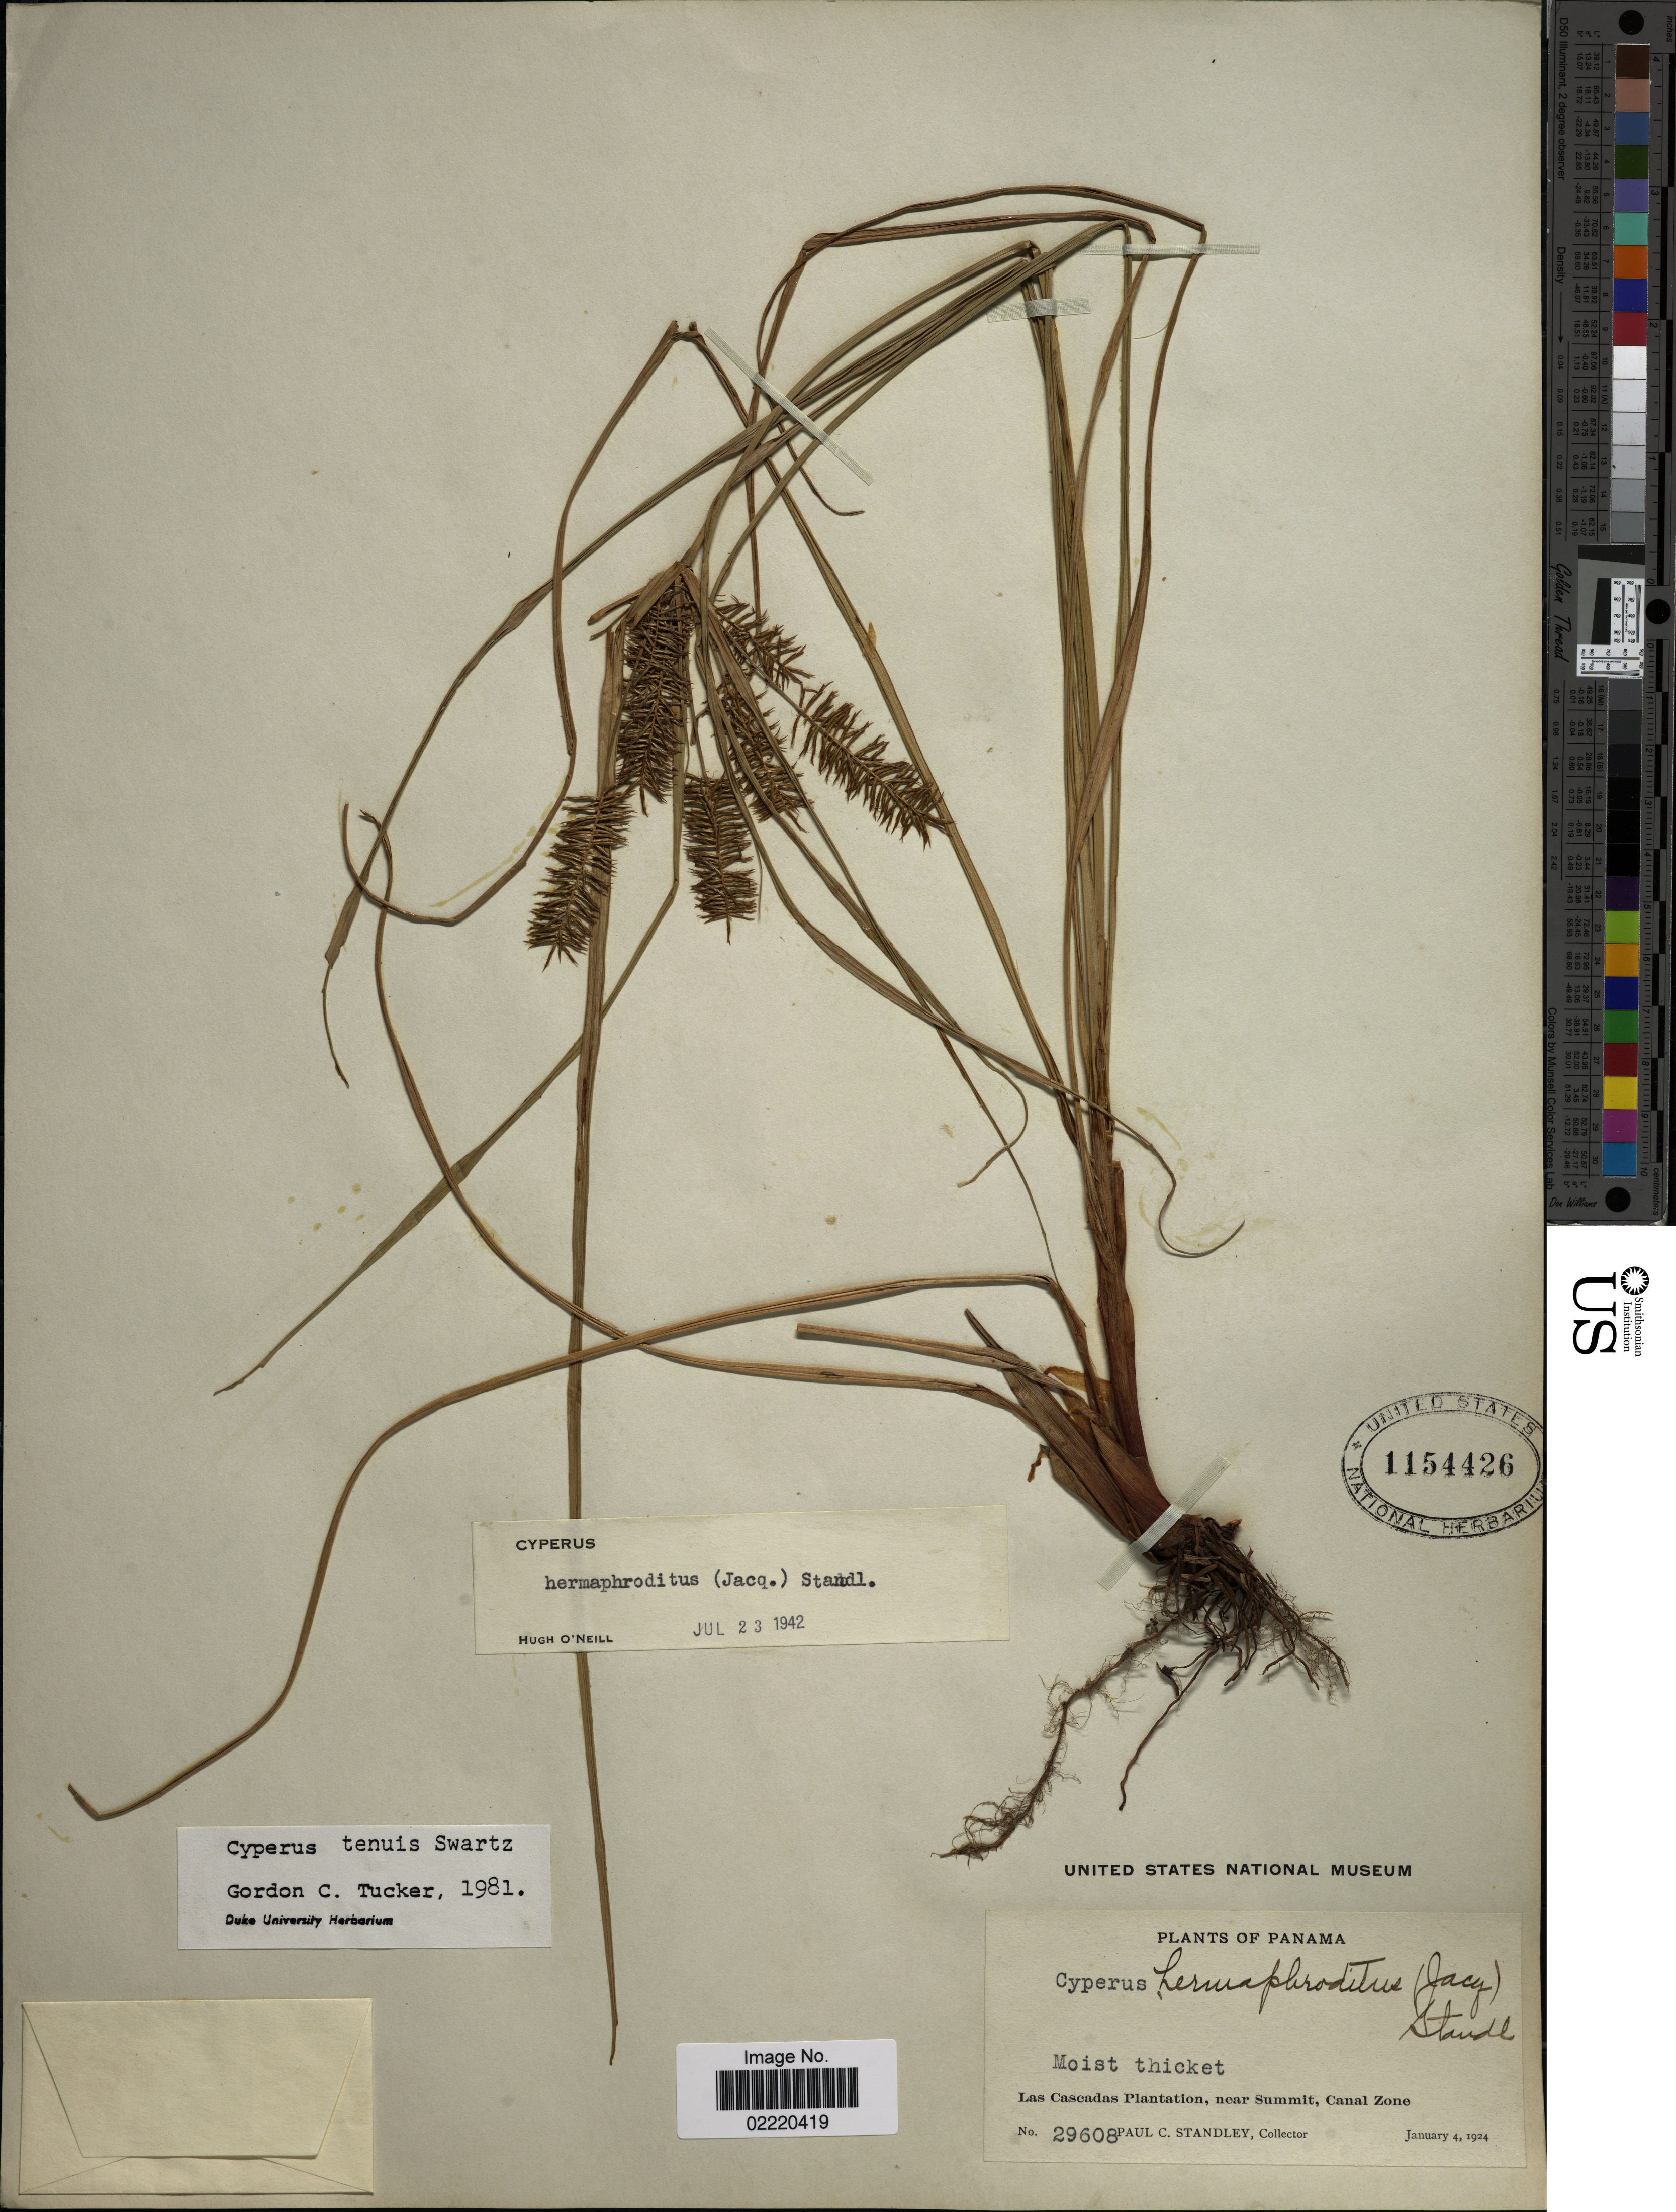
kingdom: Plantae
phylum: Tracheophyta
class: Liliopsida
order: Poales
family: Cyperaceae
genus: Cyperus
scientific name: Cyperus tenuis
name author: Sw.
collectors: P. C. Standley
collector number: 29608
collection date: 1924-01-04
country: Panama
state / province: Colón / Panamá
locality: Moist thicket, Las Cascadas Plantations, near Summit, Canal Zone.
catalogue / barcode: US 1154426